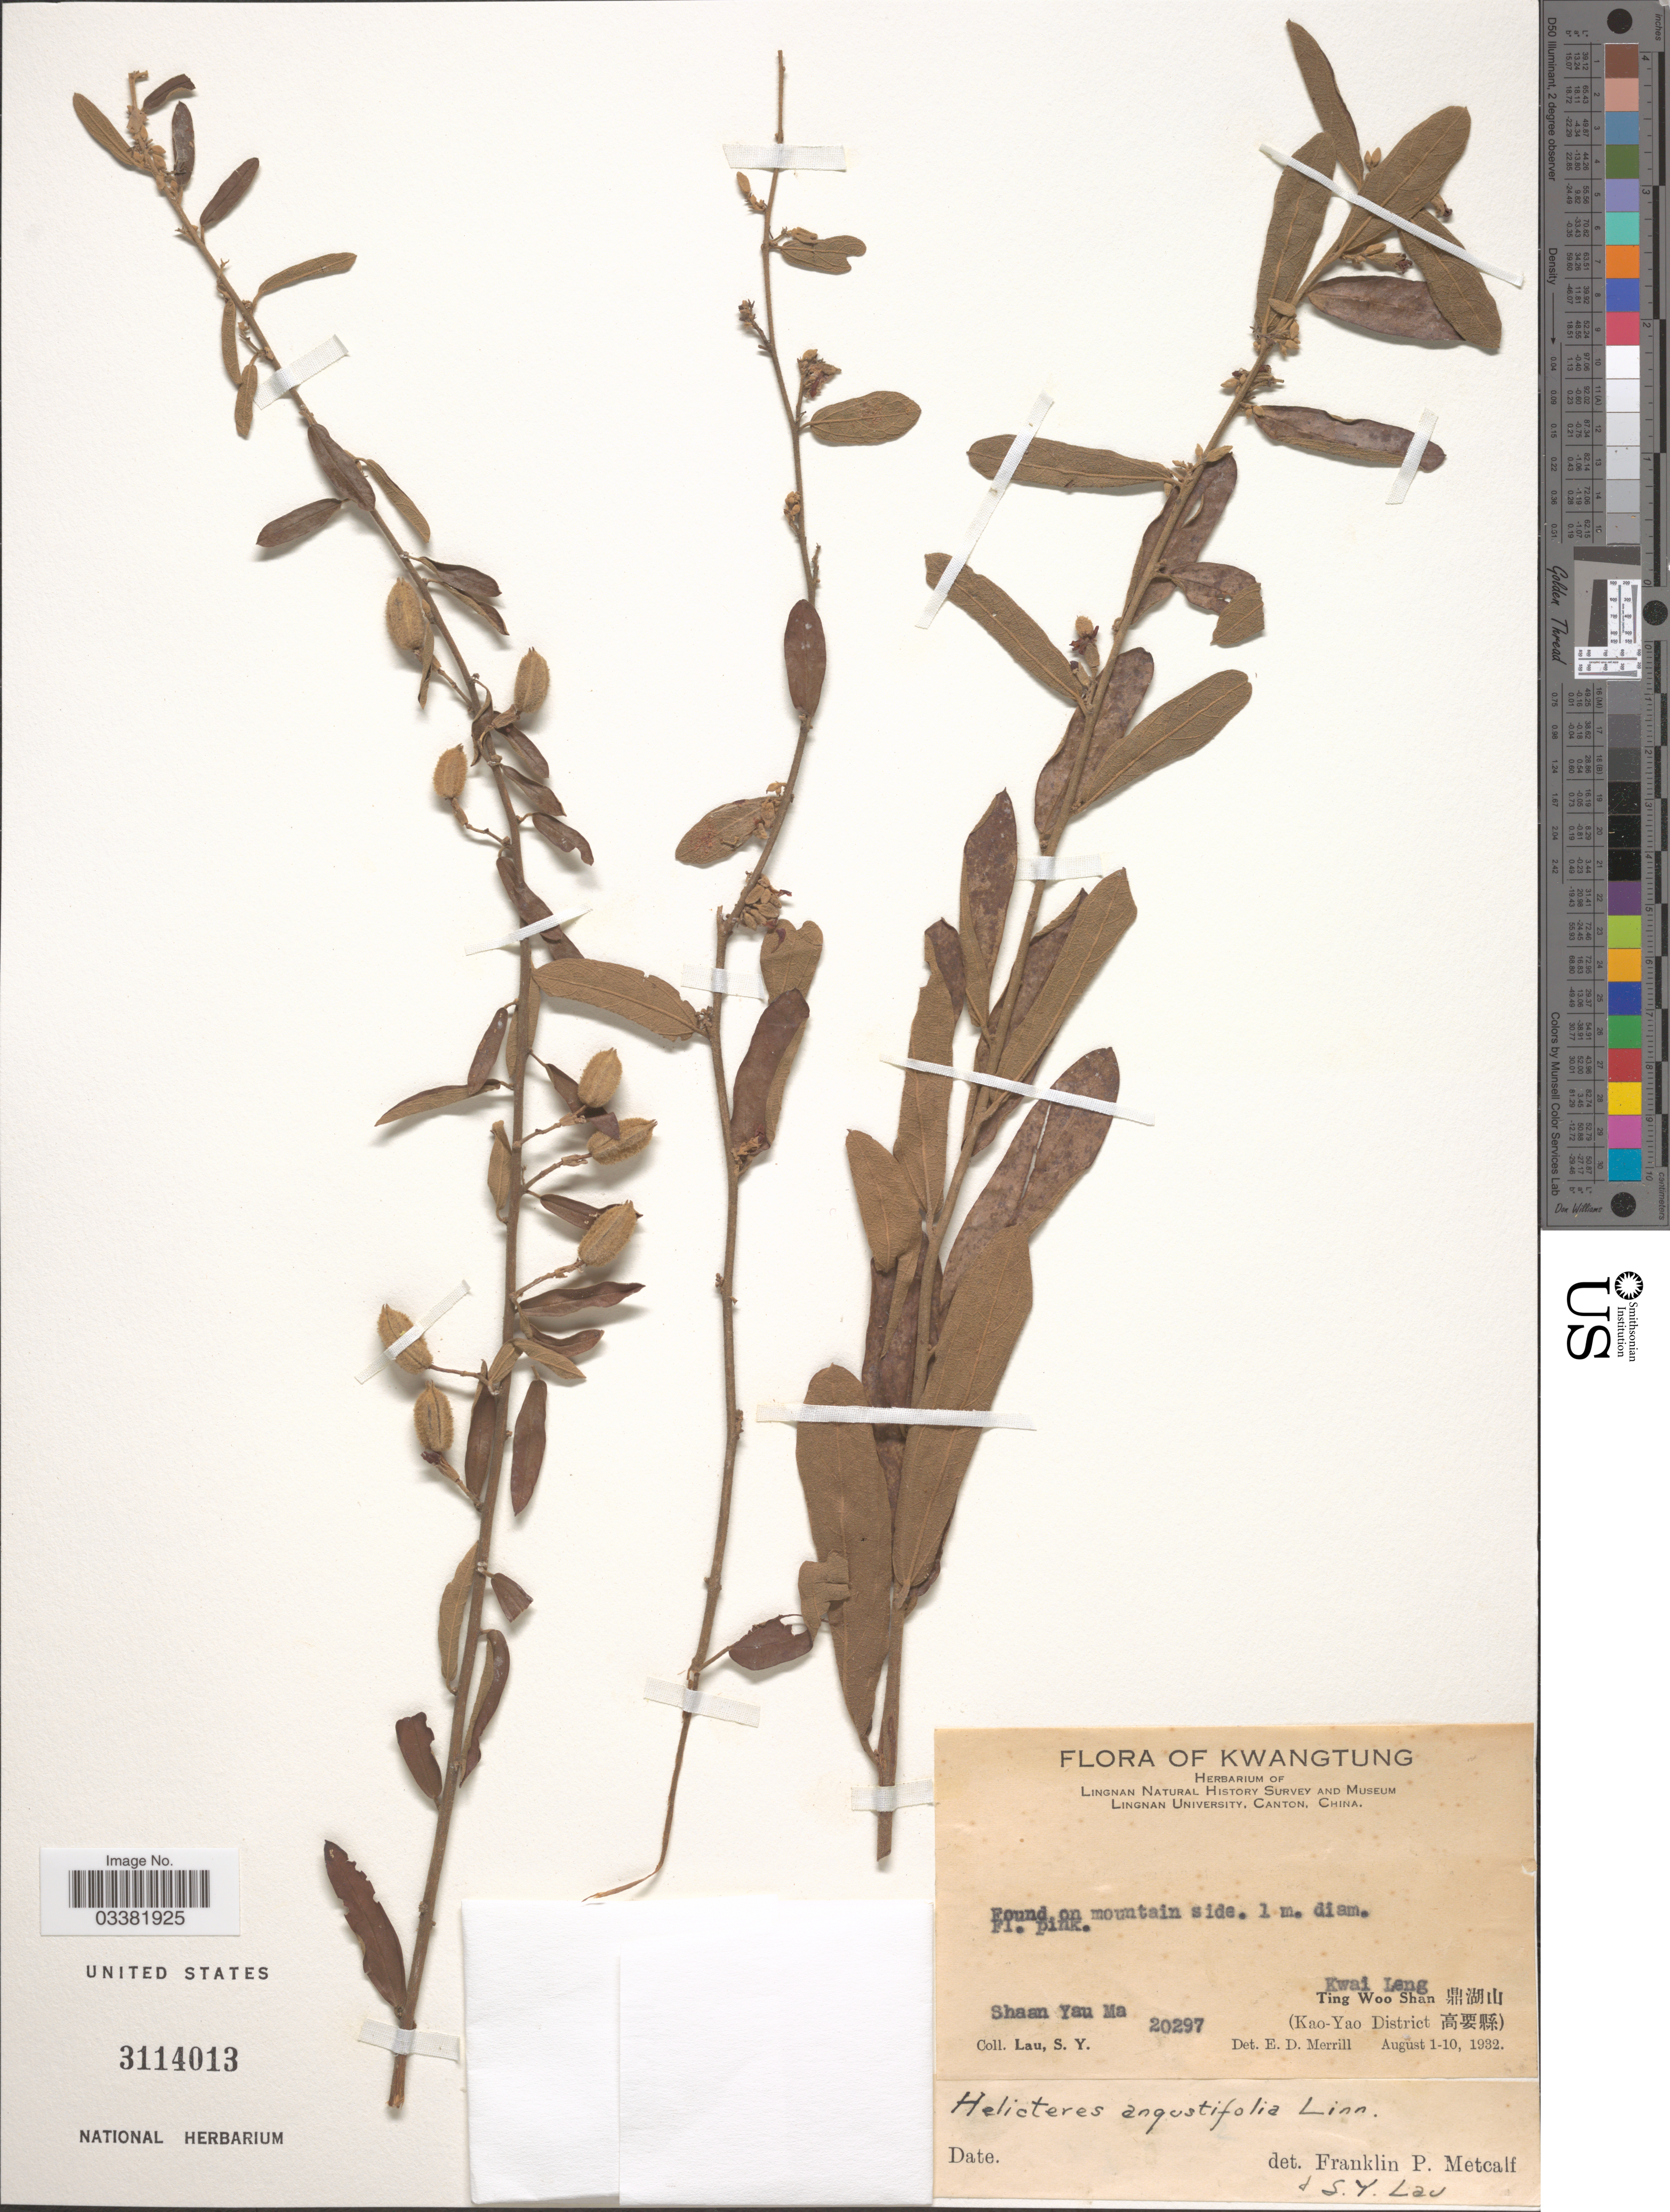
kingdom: Plantae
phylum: Tracheophyta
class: Magnoliopsida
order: Malvales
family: Malvaceae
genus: Helicteres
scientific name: Helicteres angustifolia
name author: L.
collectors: S. Y. Lau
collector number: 20297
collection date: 1932-08-01/1932-08-10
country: China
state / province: Guangdong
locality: Kwatung.Shaan Yau Ma. Kwai leng, Ting Woo Shan (Kao-Yao District).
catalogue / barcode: US 3114013